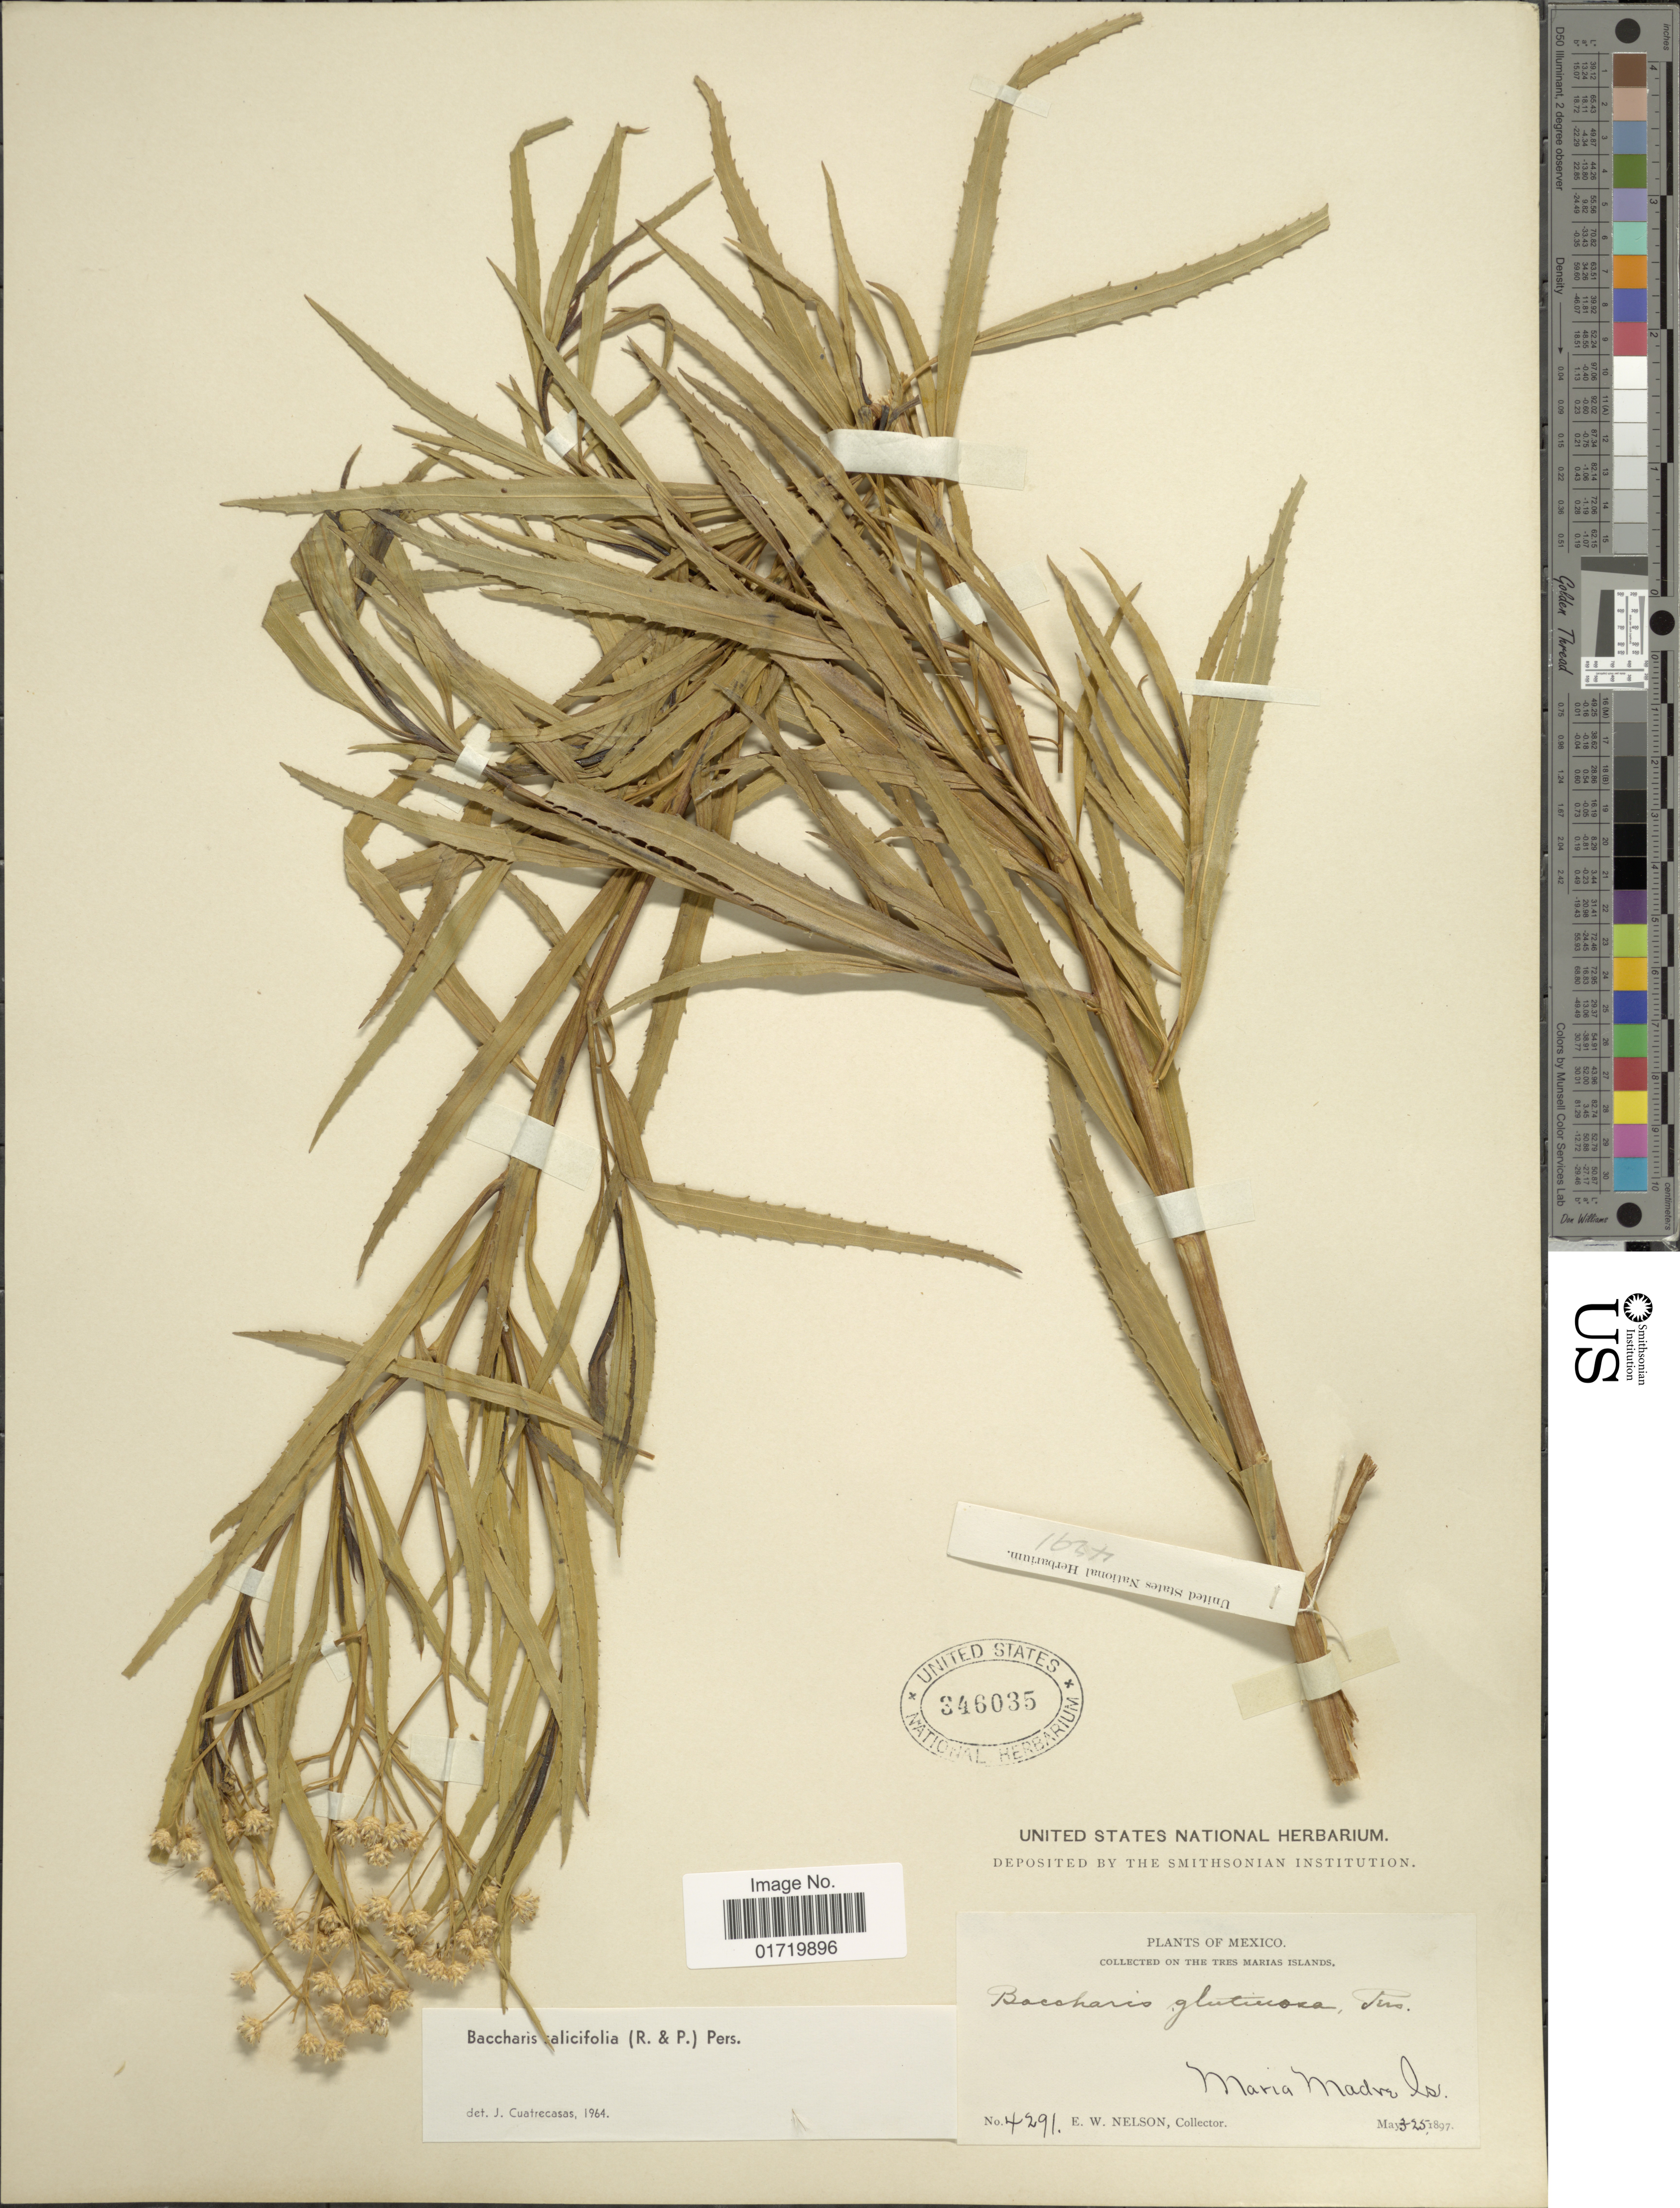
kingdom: Plantae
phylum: Tracheophyta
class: Magnoliopsida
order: Asterales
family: Asteraceae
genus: Baccharis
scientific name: Baccharis salicifolia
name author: (Ruiz & Pav.) Pers.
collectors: E. W. Nelson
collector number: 4291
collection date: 1897-05-03/1897-05-25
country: Mexico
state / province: Nayarit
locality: Tres Marias Islands, Maria Madre Is.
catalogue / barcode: US 346035